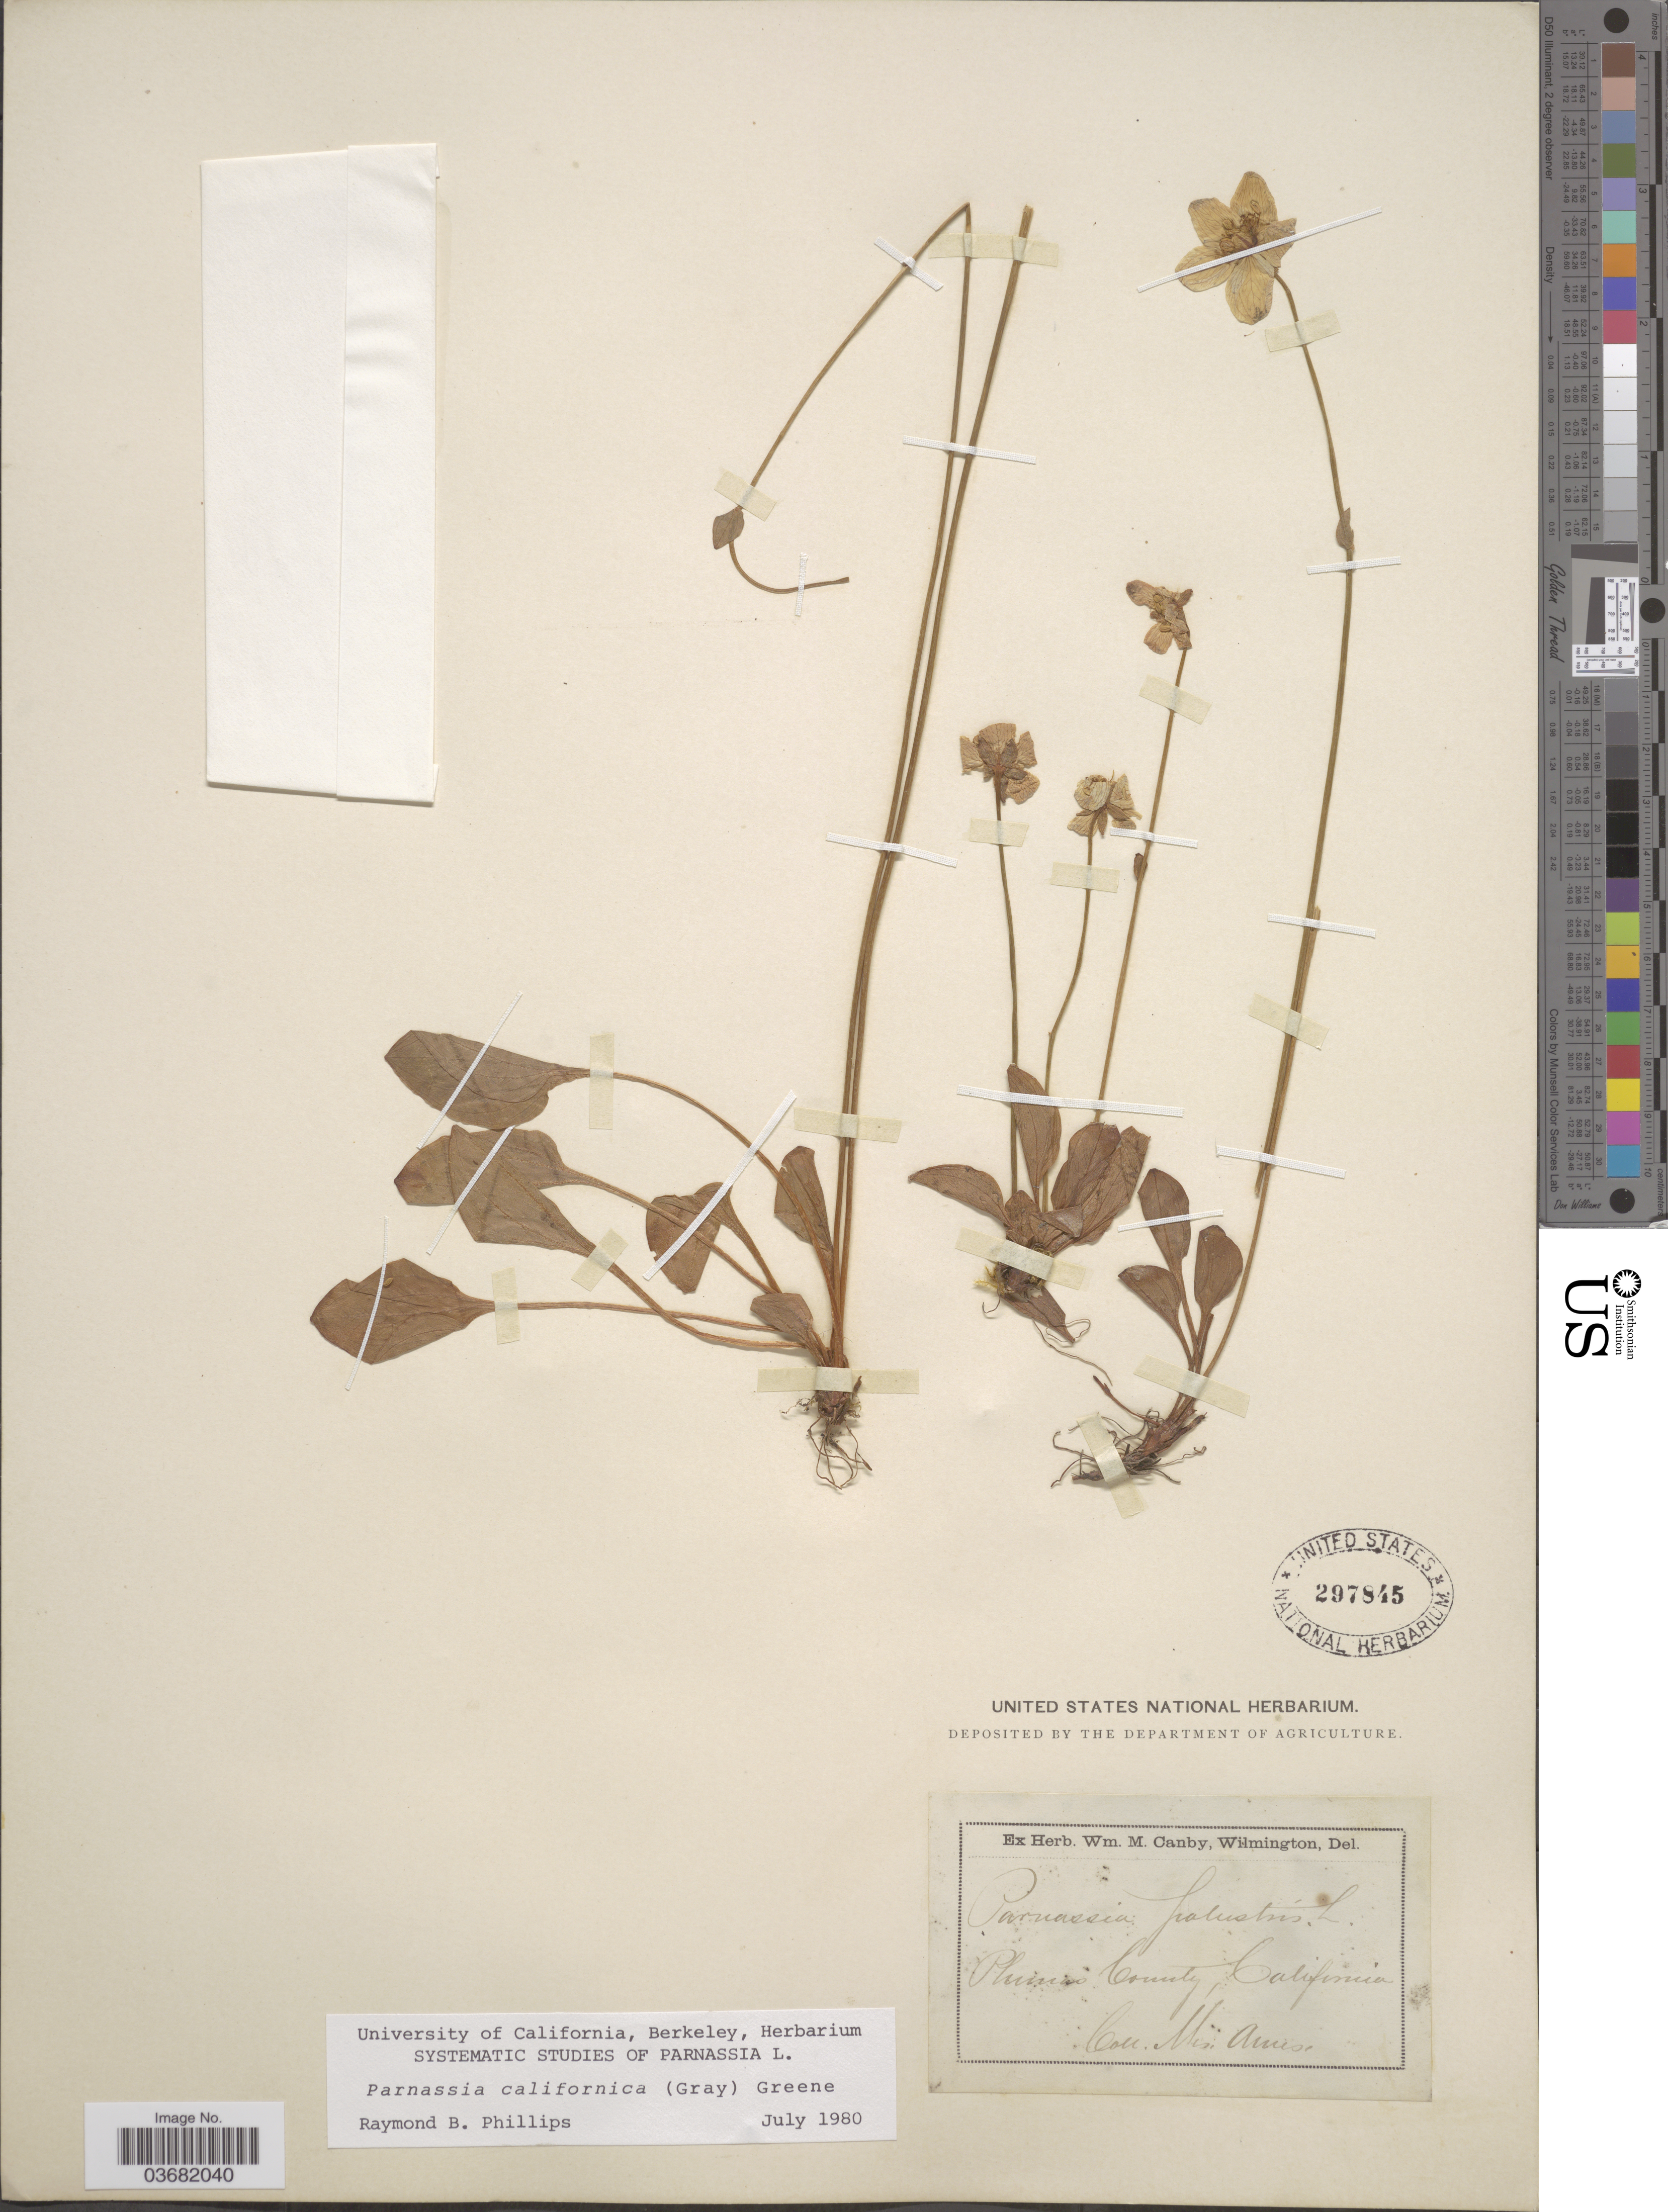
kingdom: Plantae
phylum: Tracheophyta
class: Magnoliopsida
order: Celastrales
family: Parnassiaceae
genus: Parnassia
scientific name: Parnassia californica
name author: (A. Gray) Greene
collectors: Miss Ames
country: United States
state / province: California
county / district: Plumas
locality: Plumas County.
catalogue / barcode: US 297845